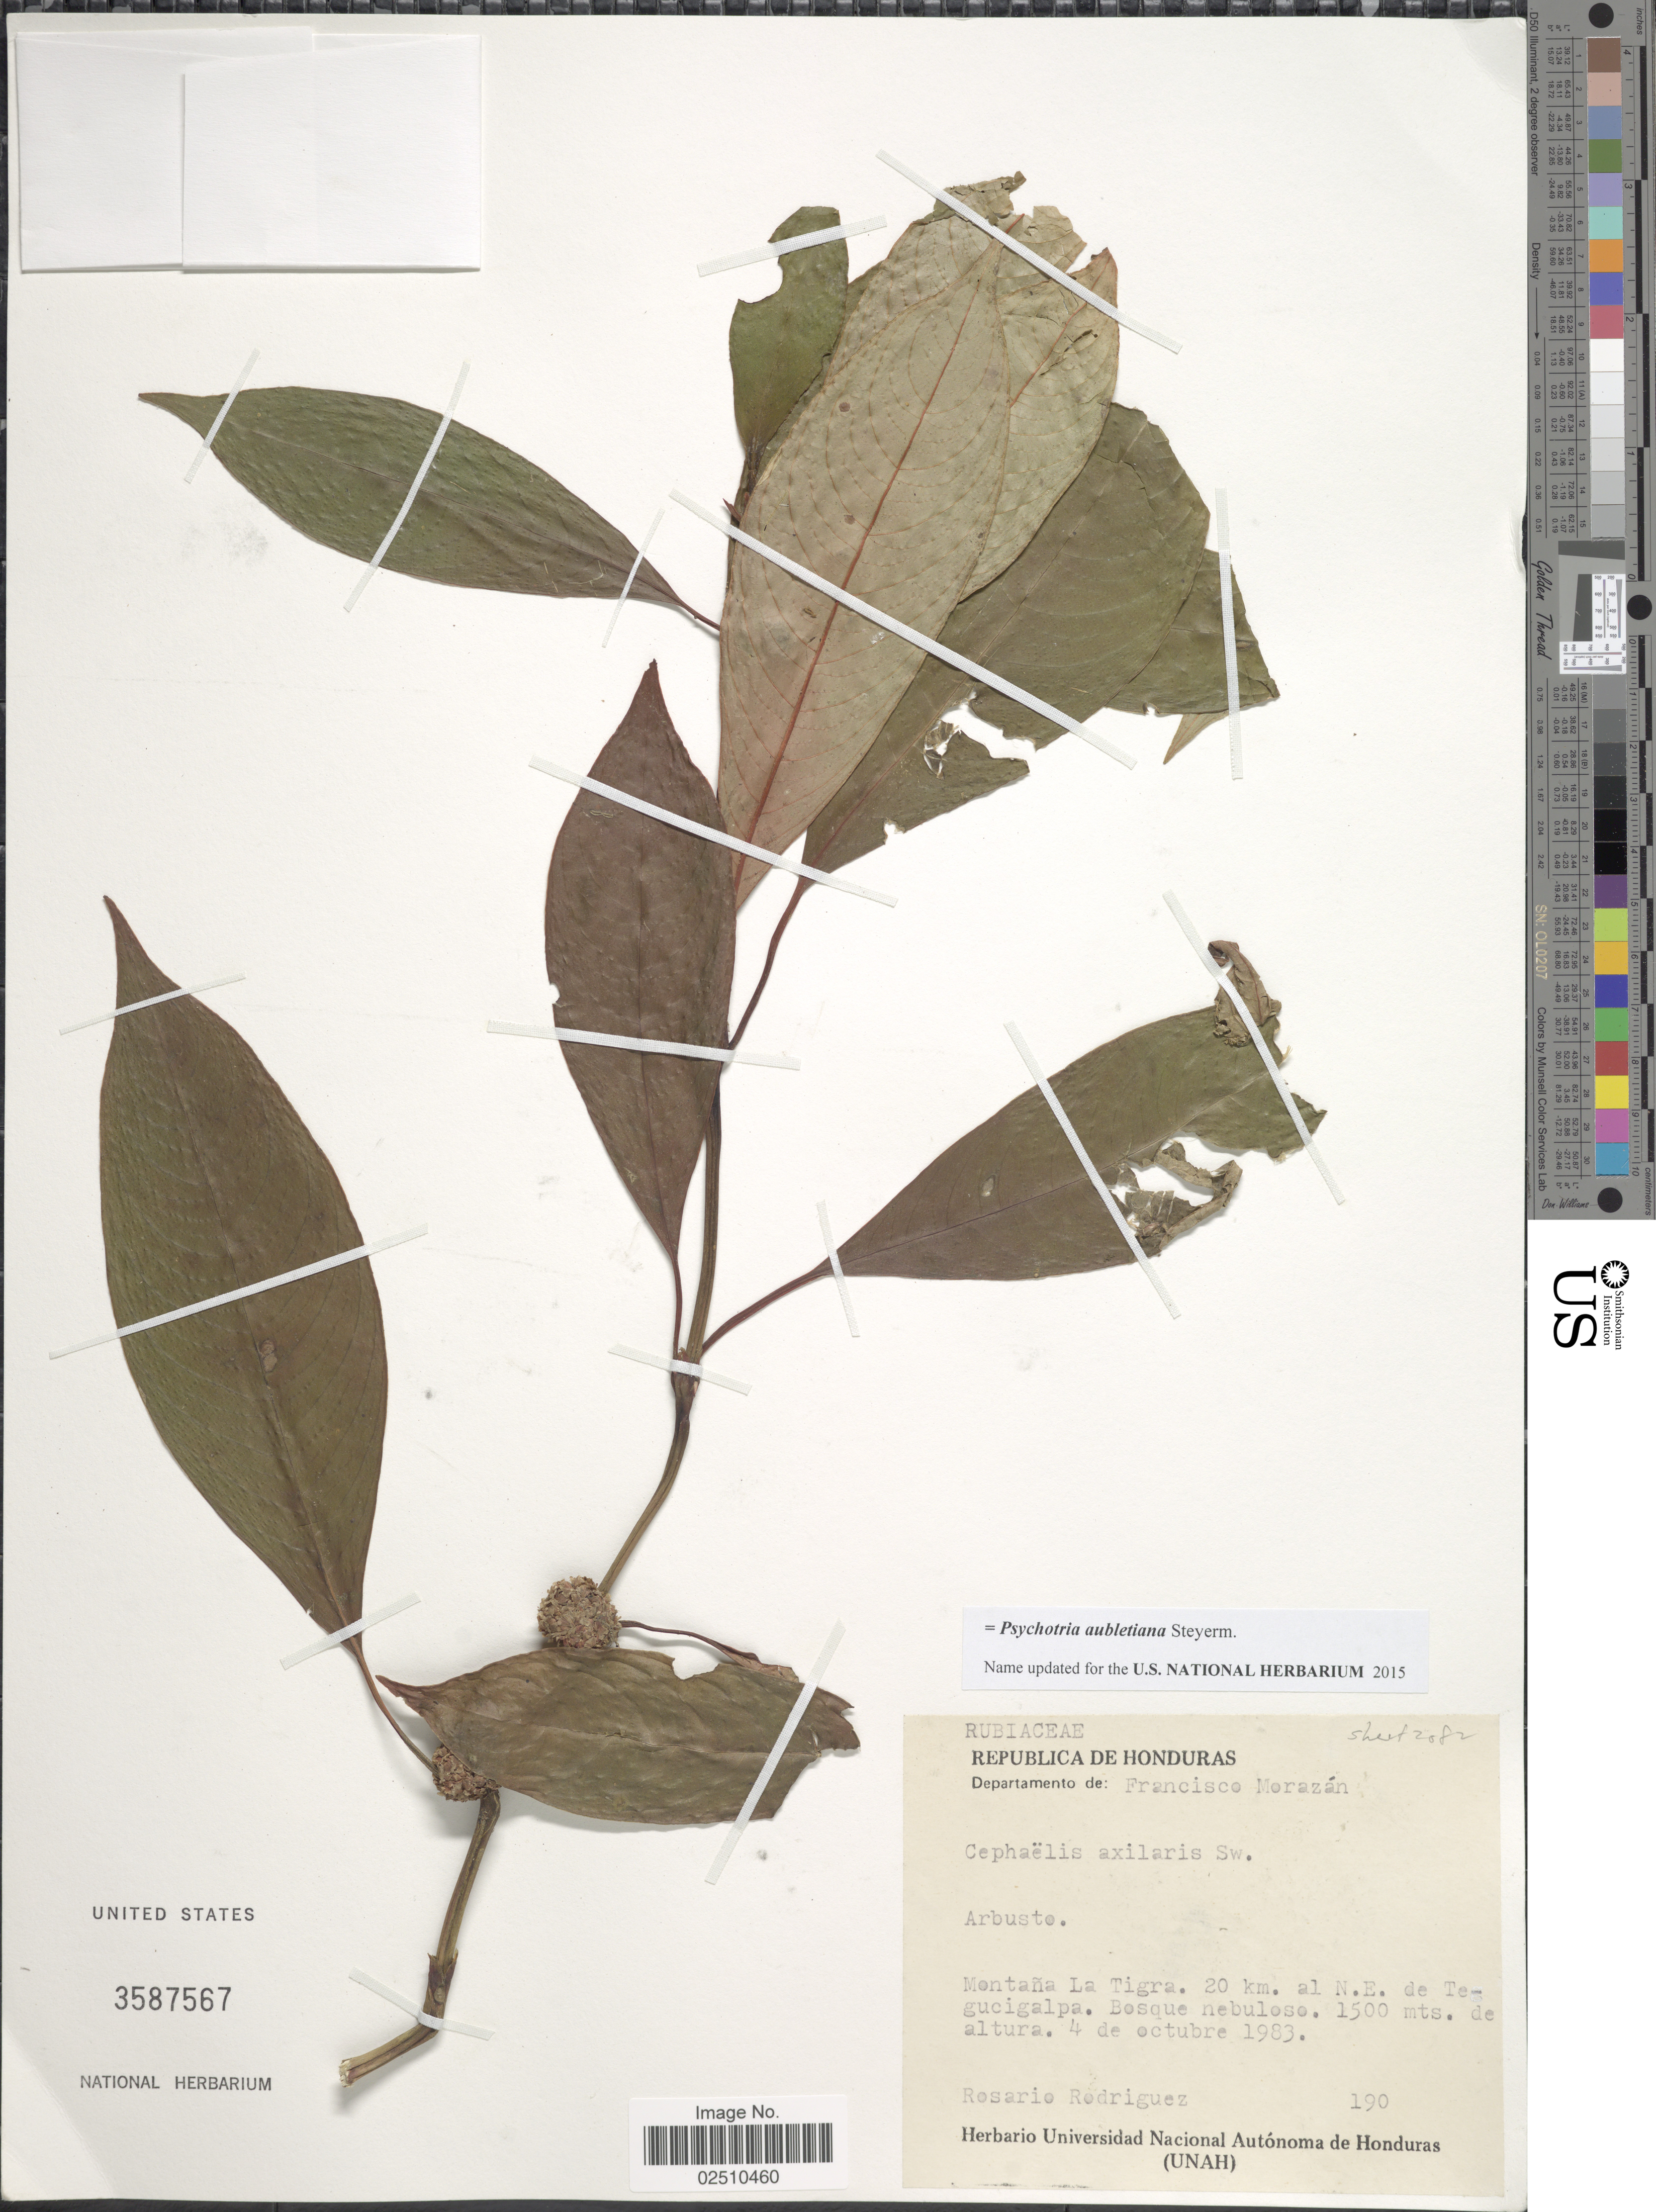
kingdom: Plantae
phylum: Tracheophyta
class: Magnoliopsida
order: Gentianales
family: Rubiaceae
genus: Psychotria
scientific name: Psychotria aubletiana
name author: Steyerm.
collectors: R. Rodriguez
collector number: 190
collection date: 1983-10-04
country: Honduras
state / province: Fco. Morazán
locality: Departamento de Francisco Morazan, Montana La Tigra, 20 km al N.E. de Tegucigalpa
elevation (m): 1500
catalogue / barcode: US 3587567